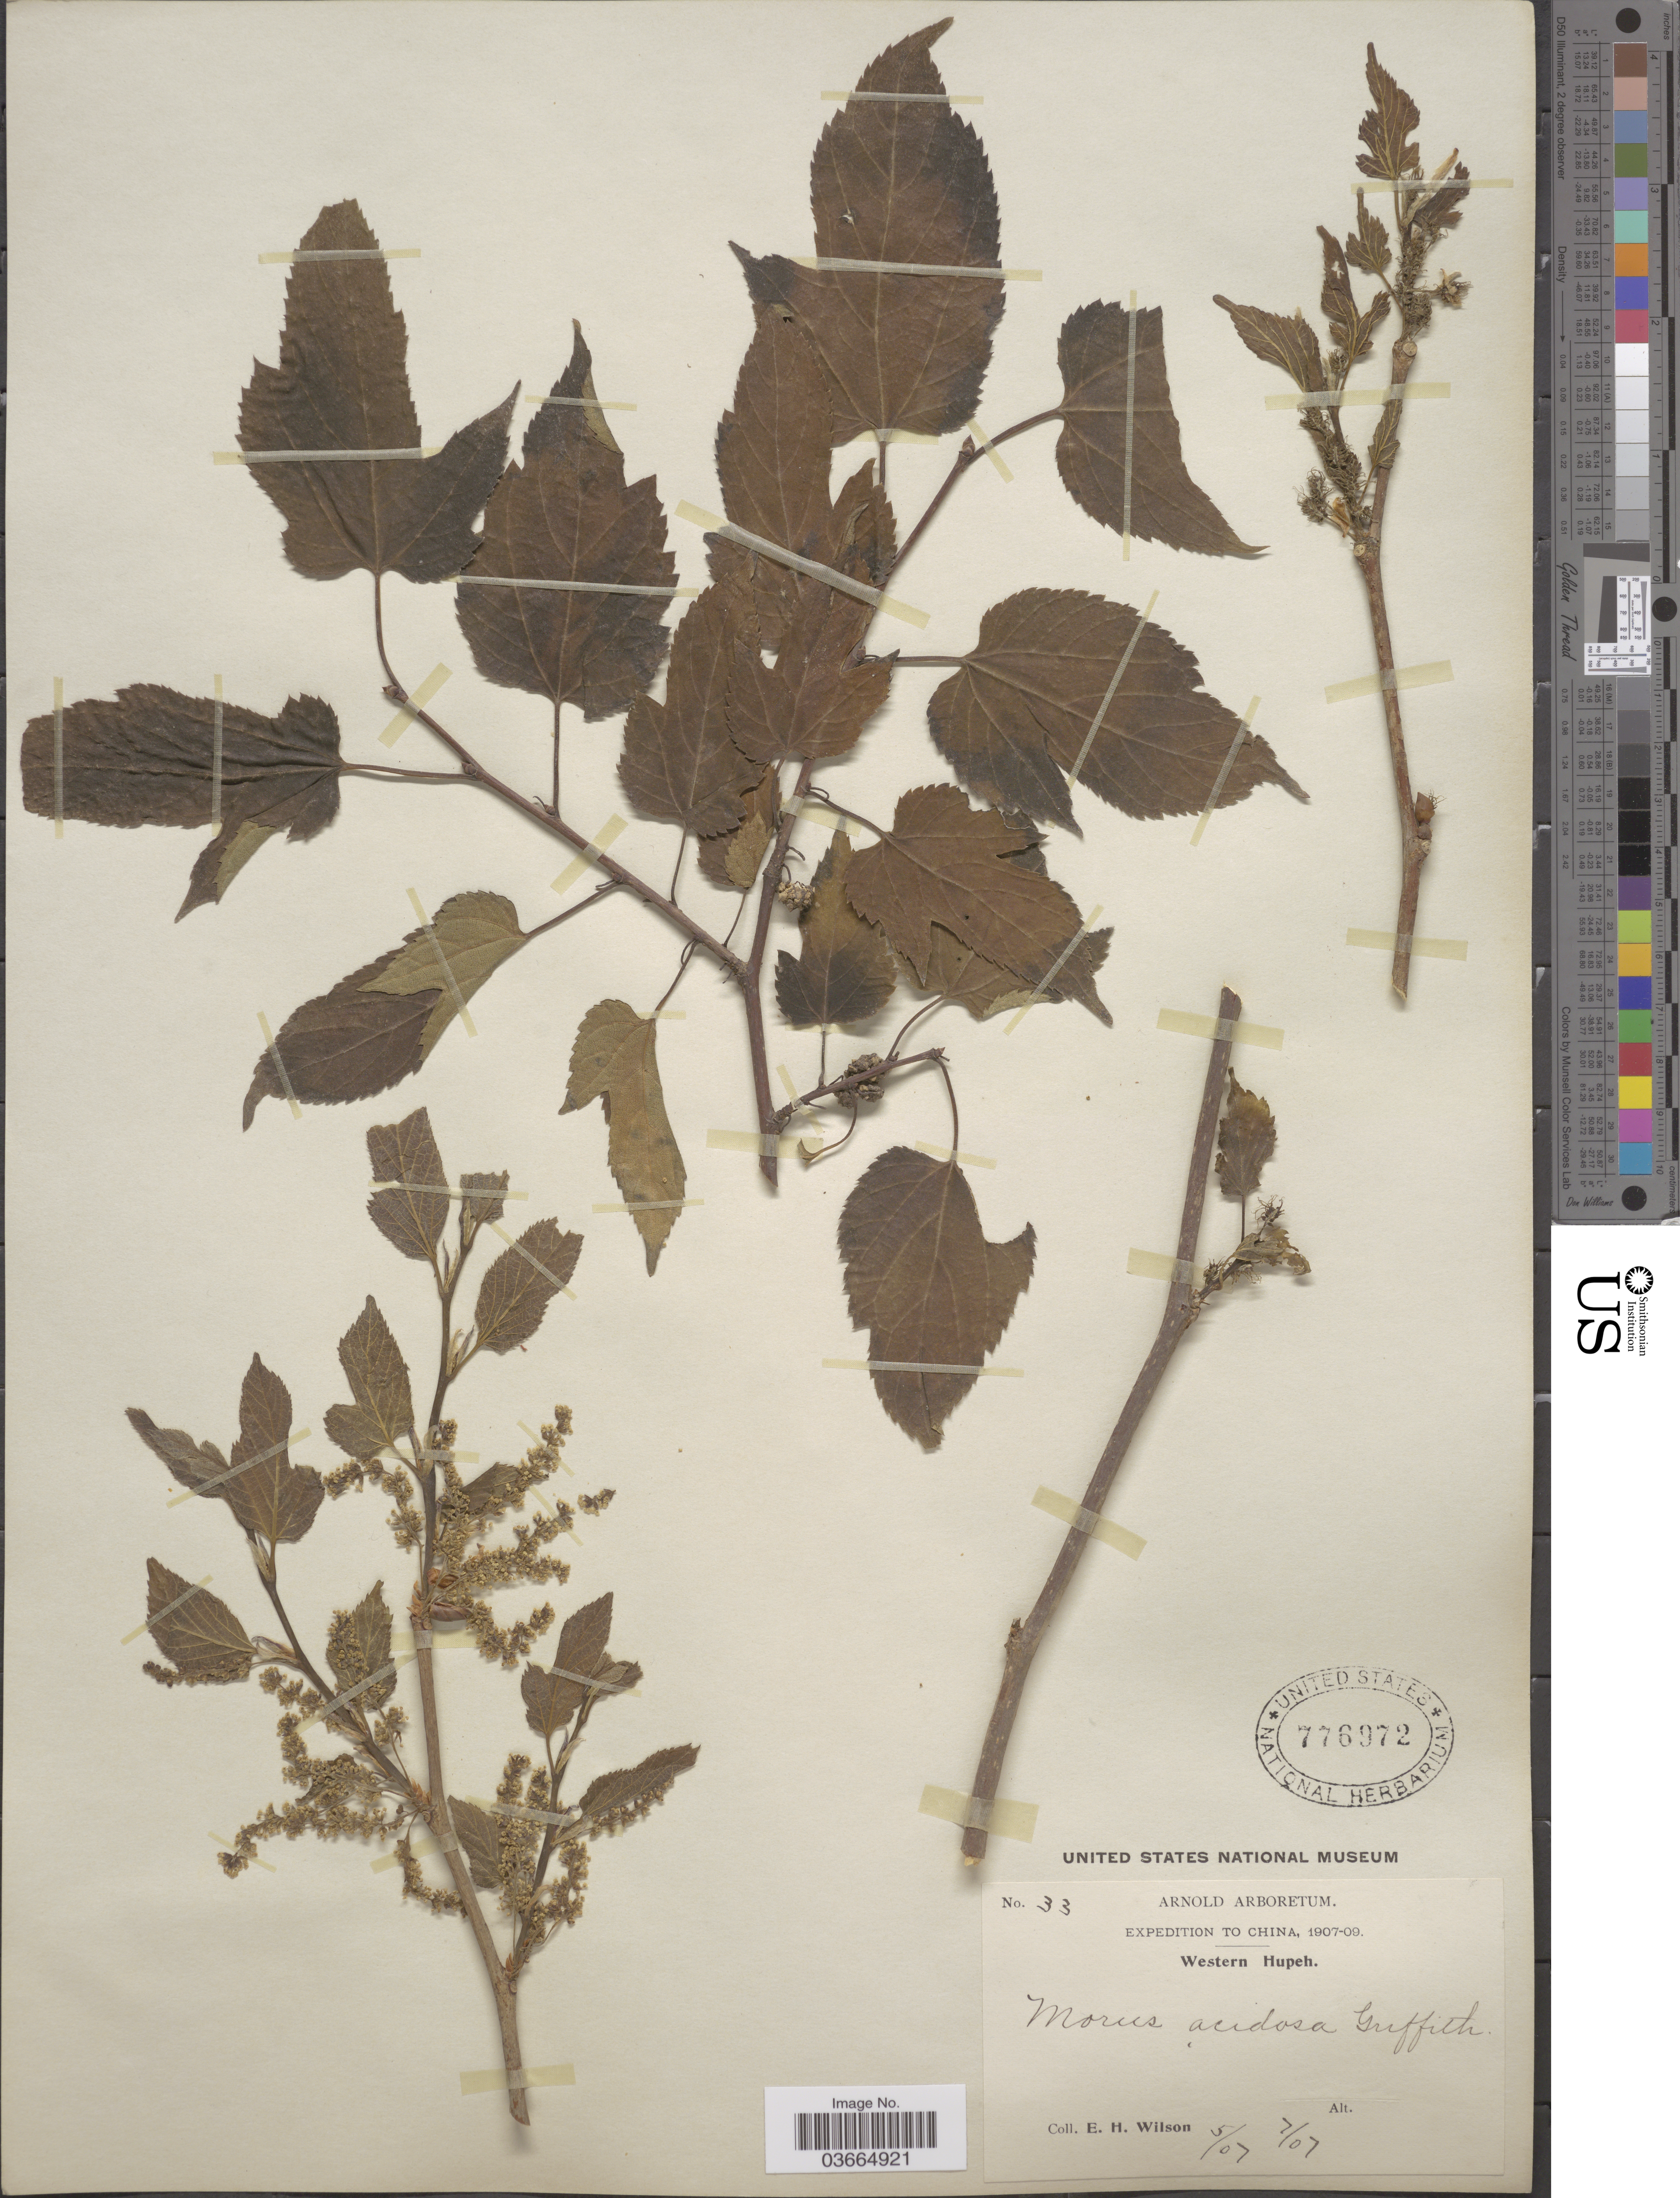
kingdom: Plantae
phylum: Tracheophyta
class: Magnoliopsida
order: Rosales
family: Moraceae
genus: Morus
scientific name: Morus acidosa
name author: Griff.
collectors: E. Wilson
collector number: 33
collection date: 1907-05/1907-07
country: China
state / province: Hubei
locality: Western Hupeh.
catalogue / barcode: US 776972